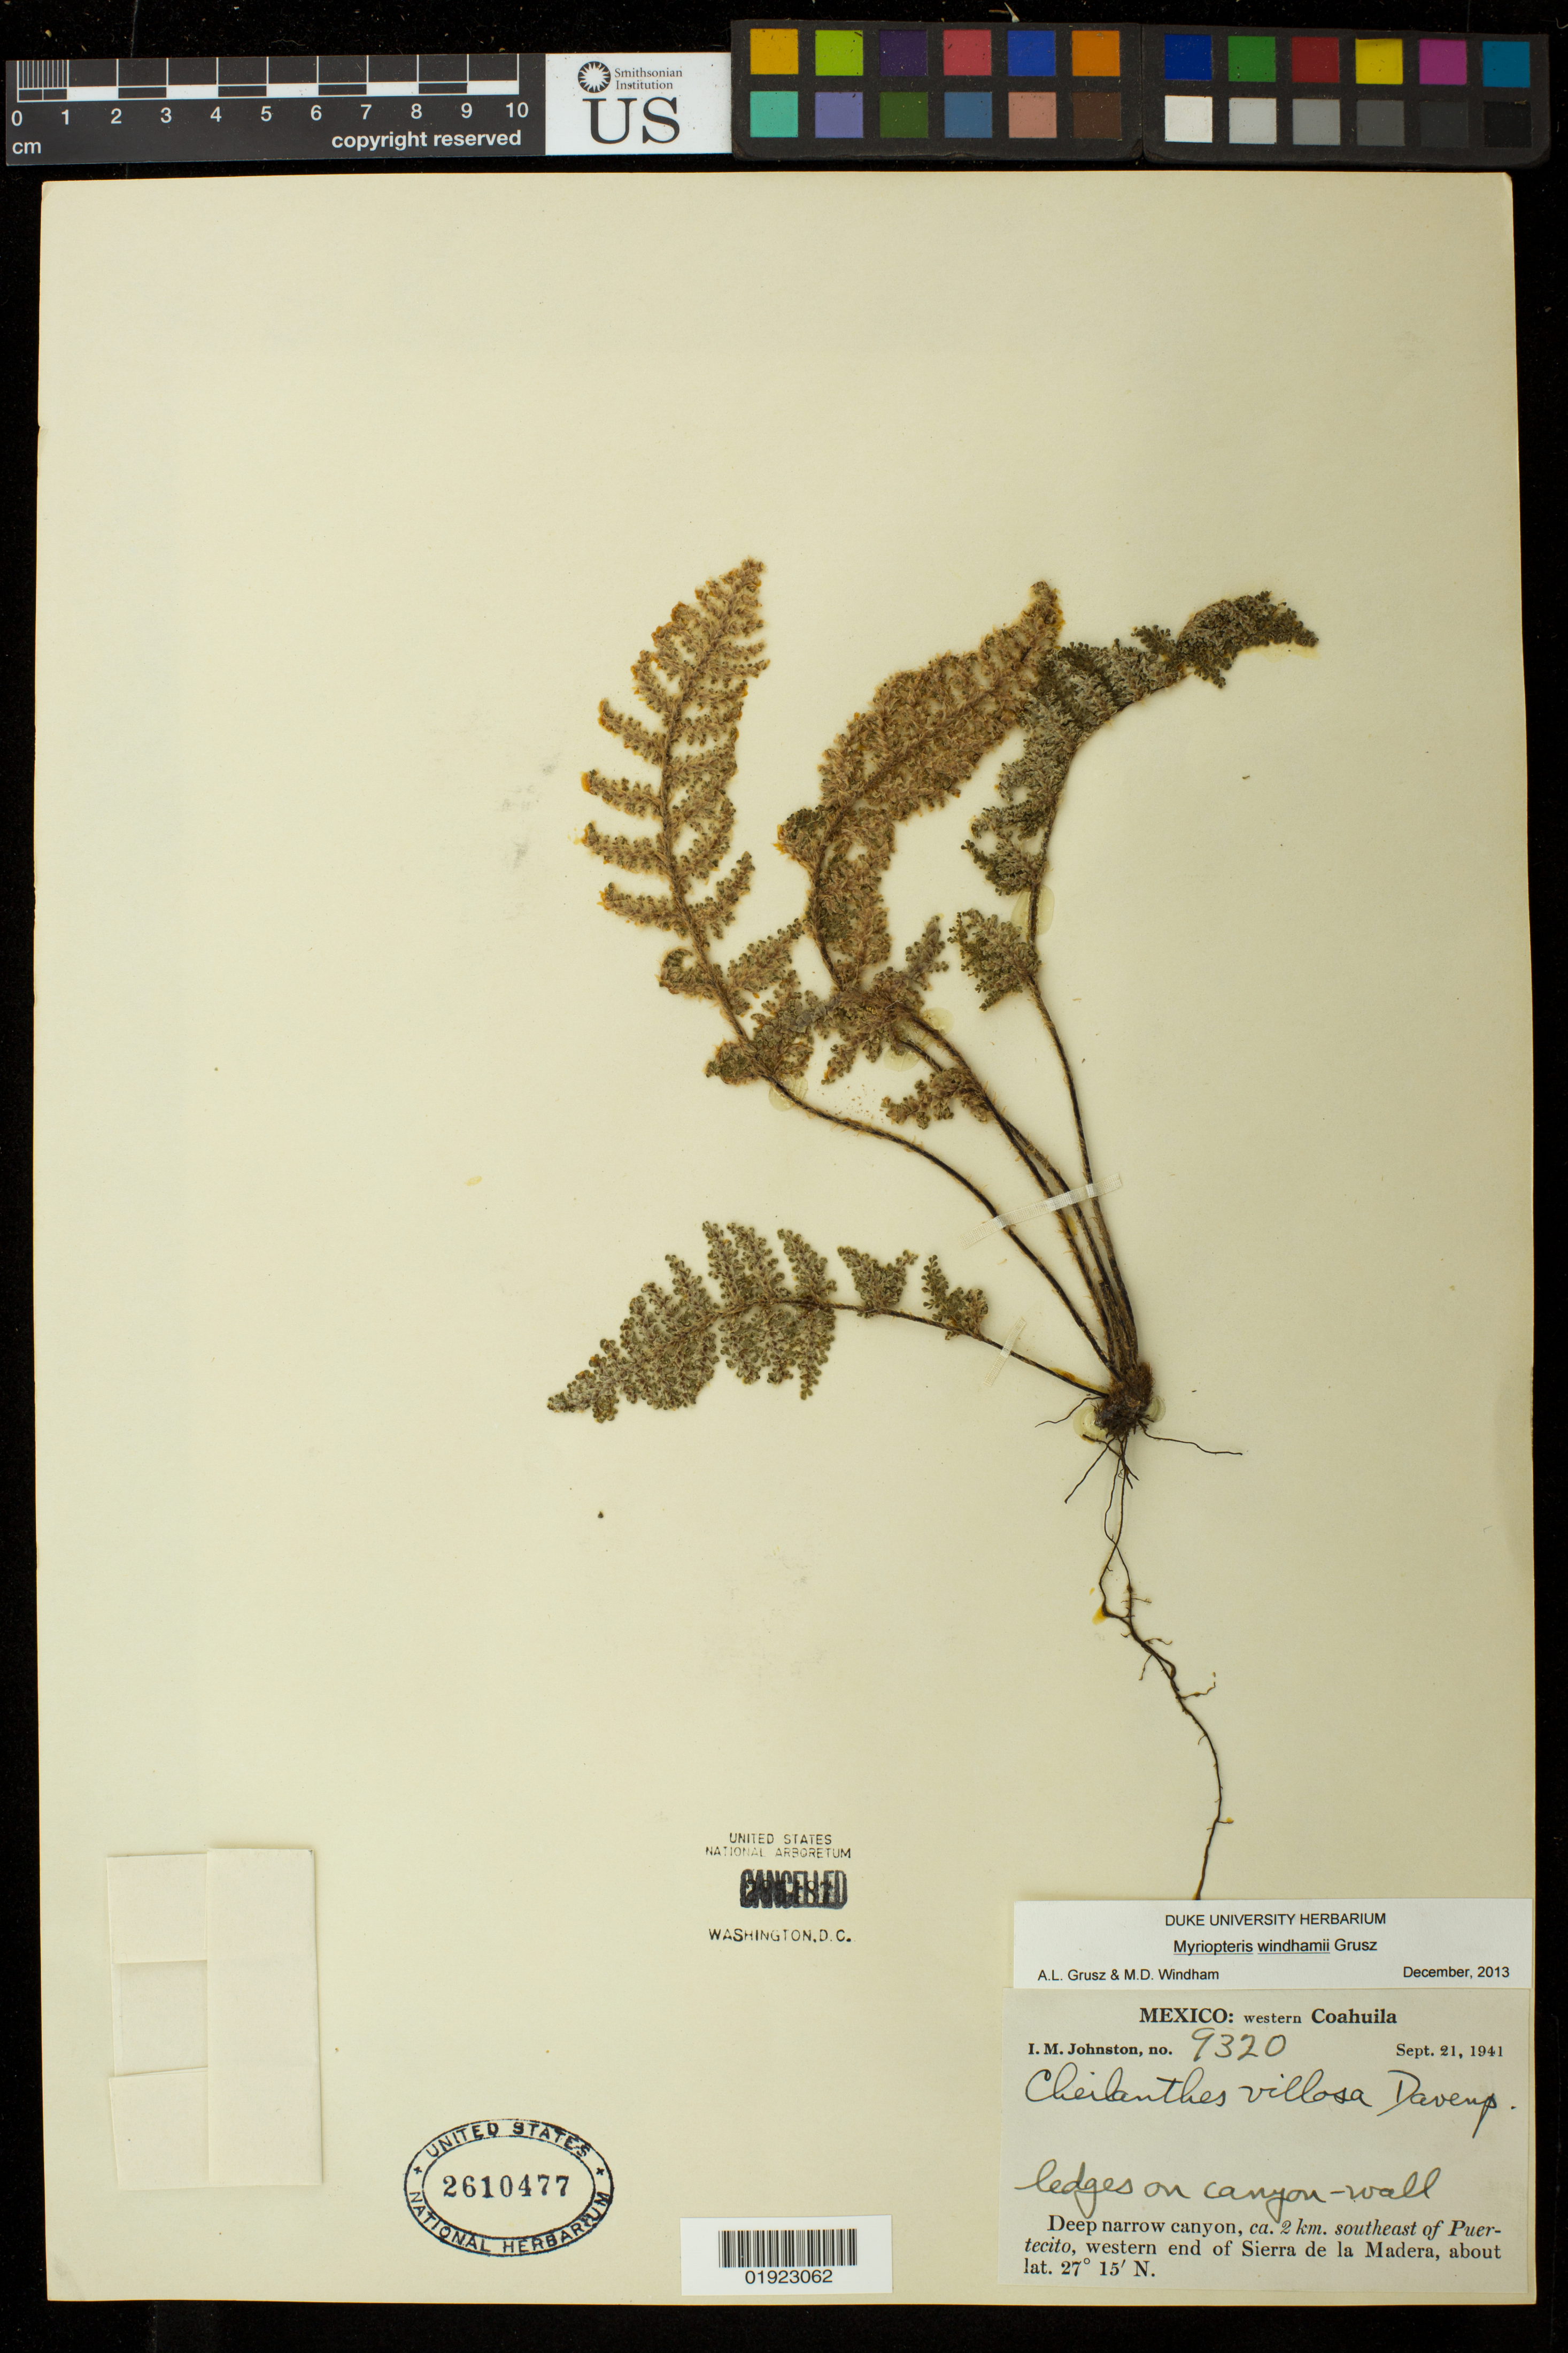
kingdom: Plantae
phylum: Tracheophyta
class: Polypodiopsida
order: Polypodiales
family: Pteridaceae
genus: Myriopteris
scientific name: Myriopteris windhamii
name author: Grusz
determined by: Grusz, A. L.; Windham, M. D.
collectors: I.M. Johnston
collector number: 9320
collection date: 1941-09-21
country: Mexico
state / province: Coahuila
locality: Deep narrow canyon, ca. 2 km. southeast of Puertecito, western end of SIerra de la Madera.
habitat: Ledges on canyon-wall.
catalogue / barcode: US 2610477